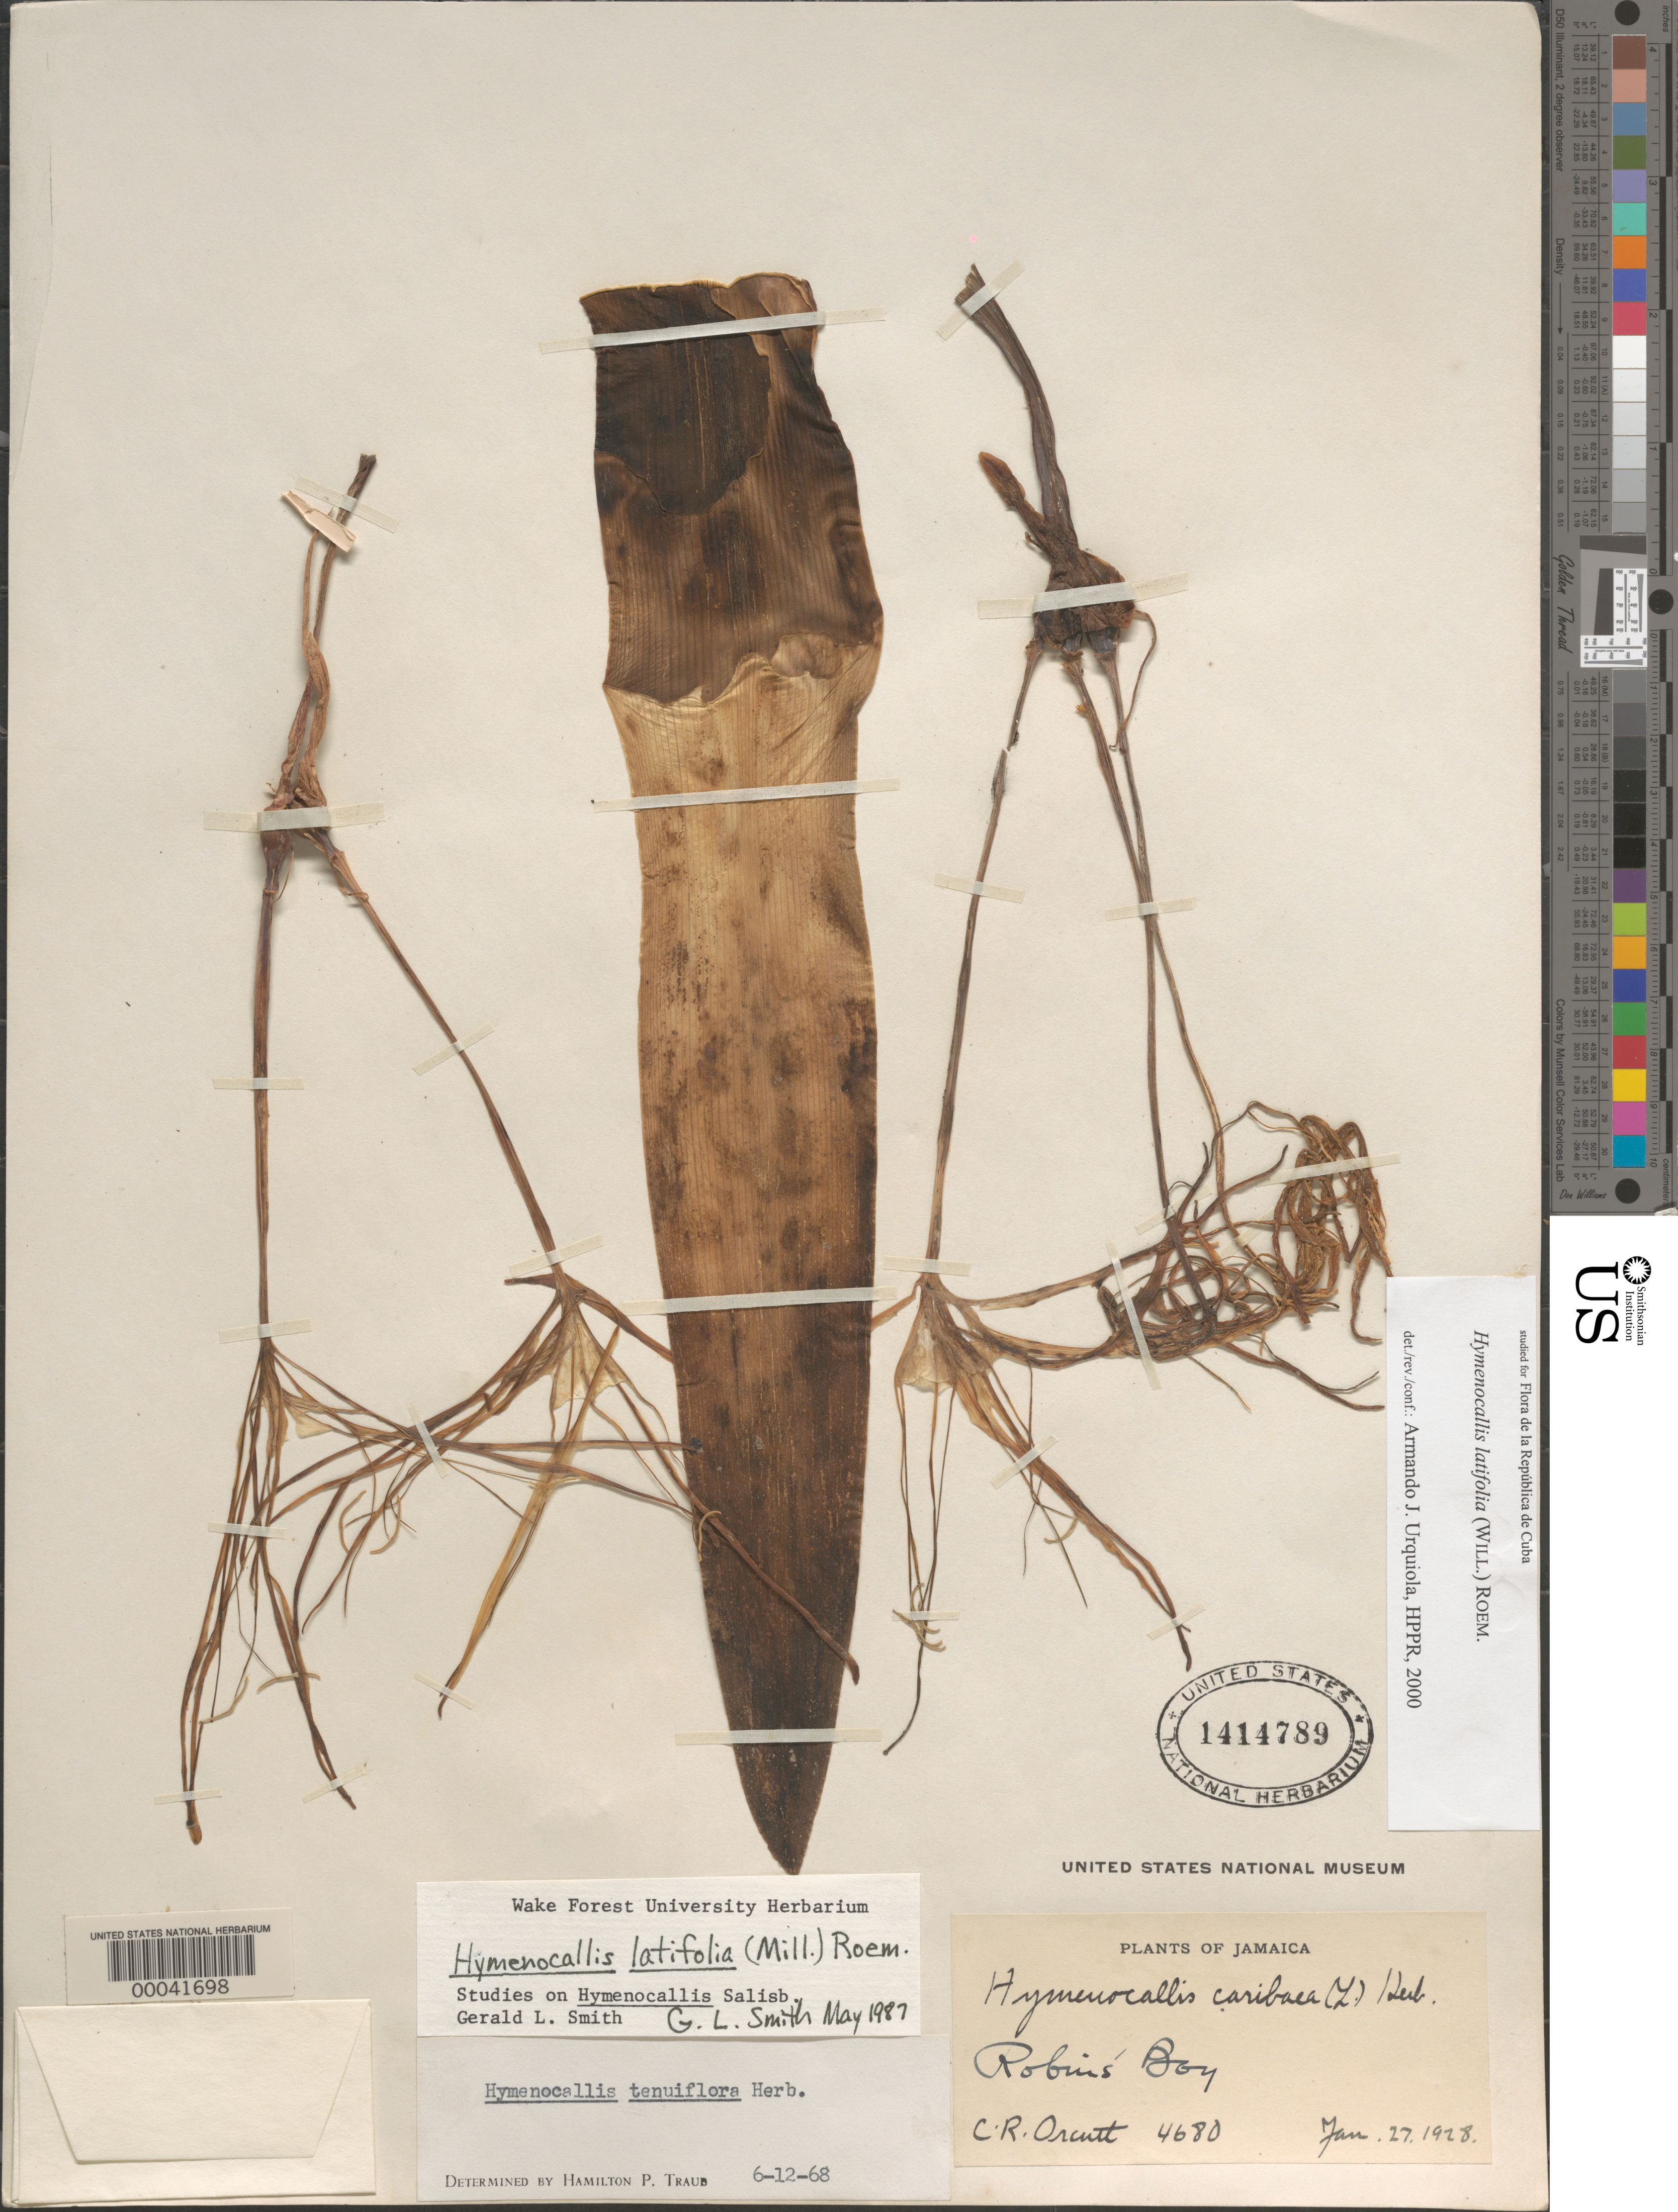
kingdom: Plantae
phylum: Tracheophyta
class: Liliopsida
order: Asparagales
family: Amaryllidaceae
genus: Hymenocallis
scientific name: Hymenocallis latifolia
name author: (Mill.) M. Roem.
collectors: C. R. Orcutt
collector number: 4680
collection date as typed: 27 Jan 1928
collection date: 1928-01-27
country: Jamaica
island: Greater Antilles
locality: Robin's bay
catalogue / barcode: US 1414789